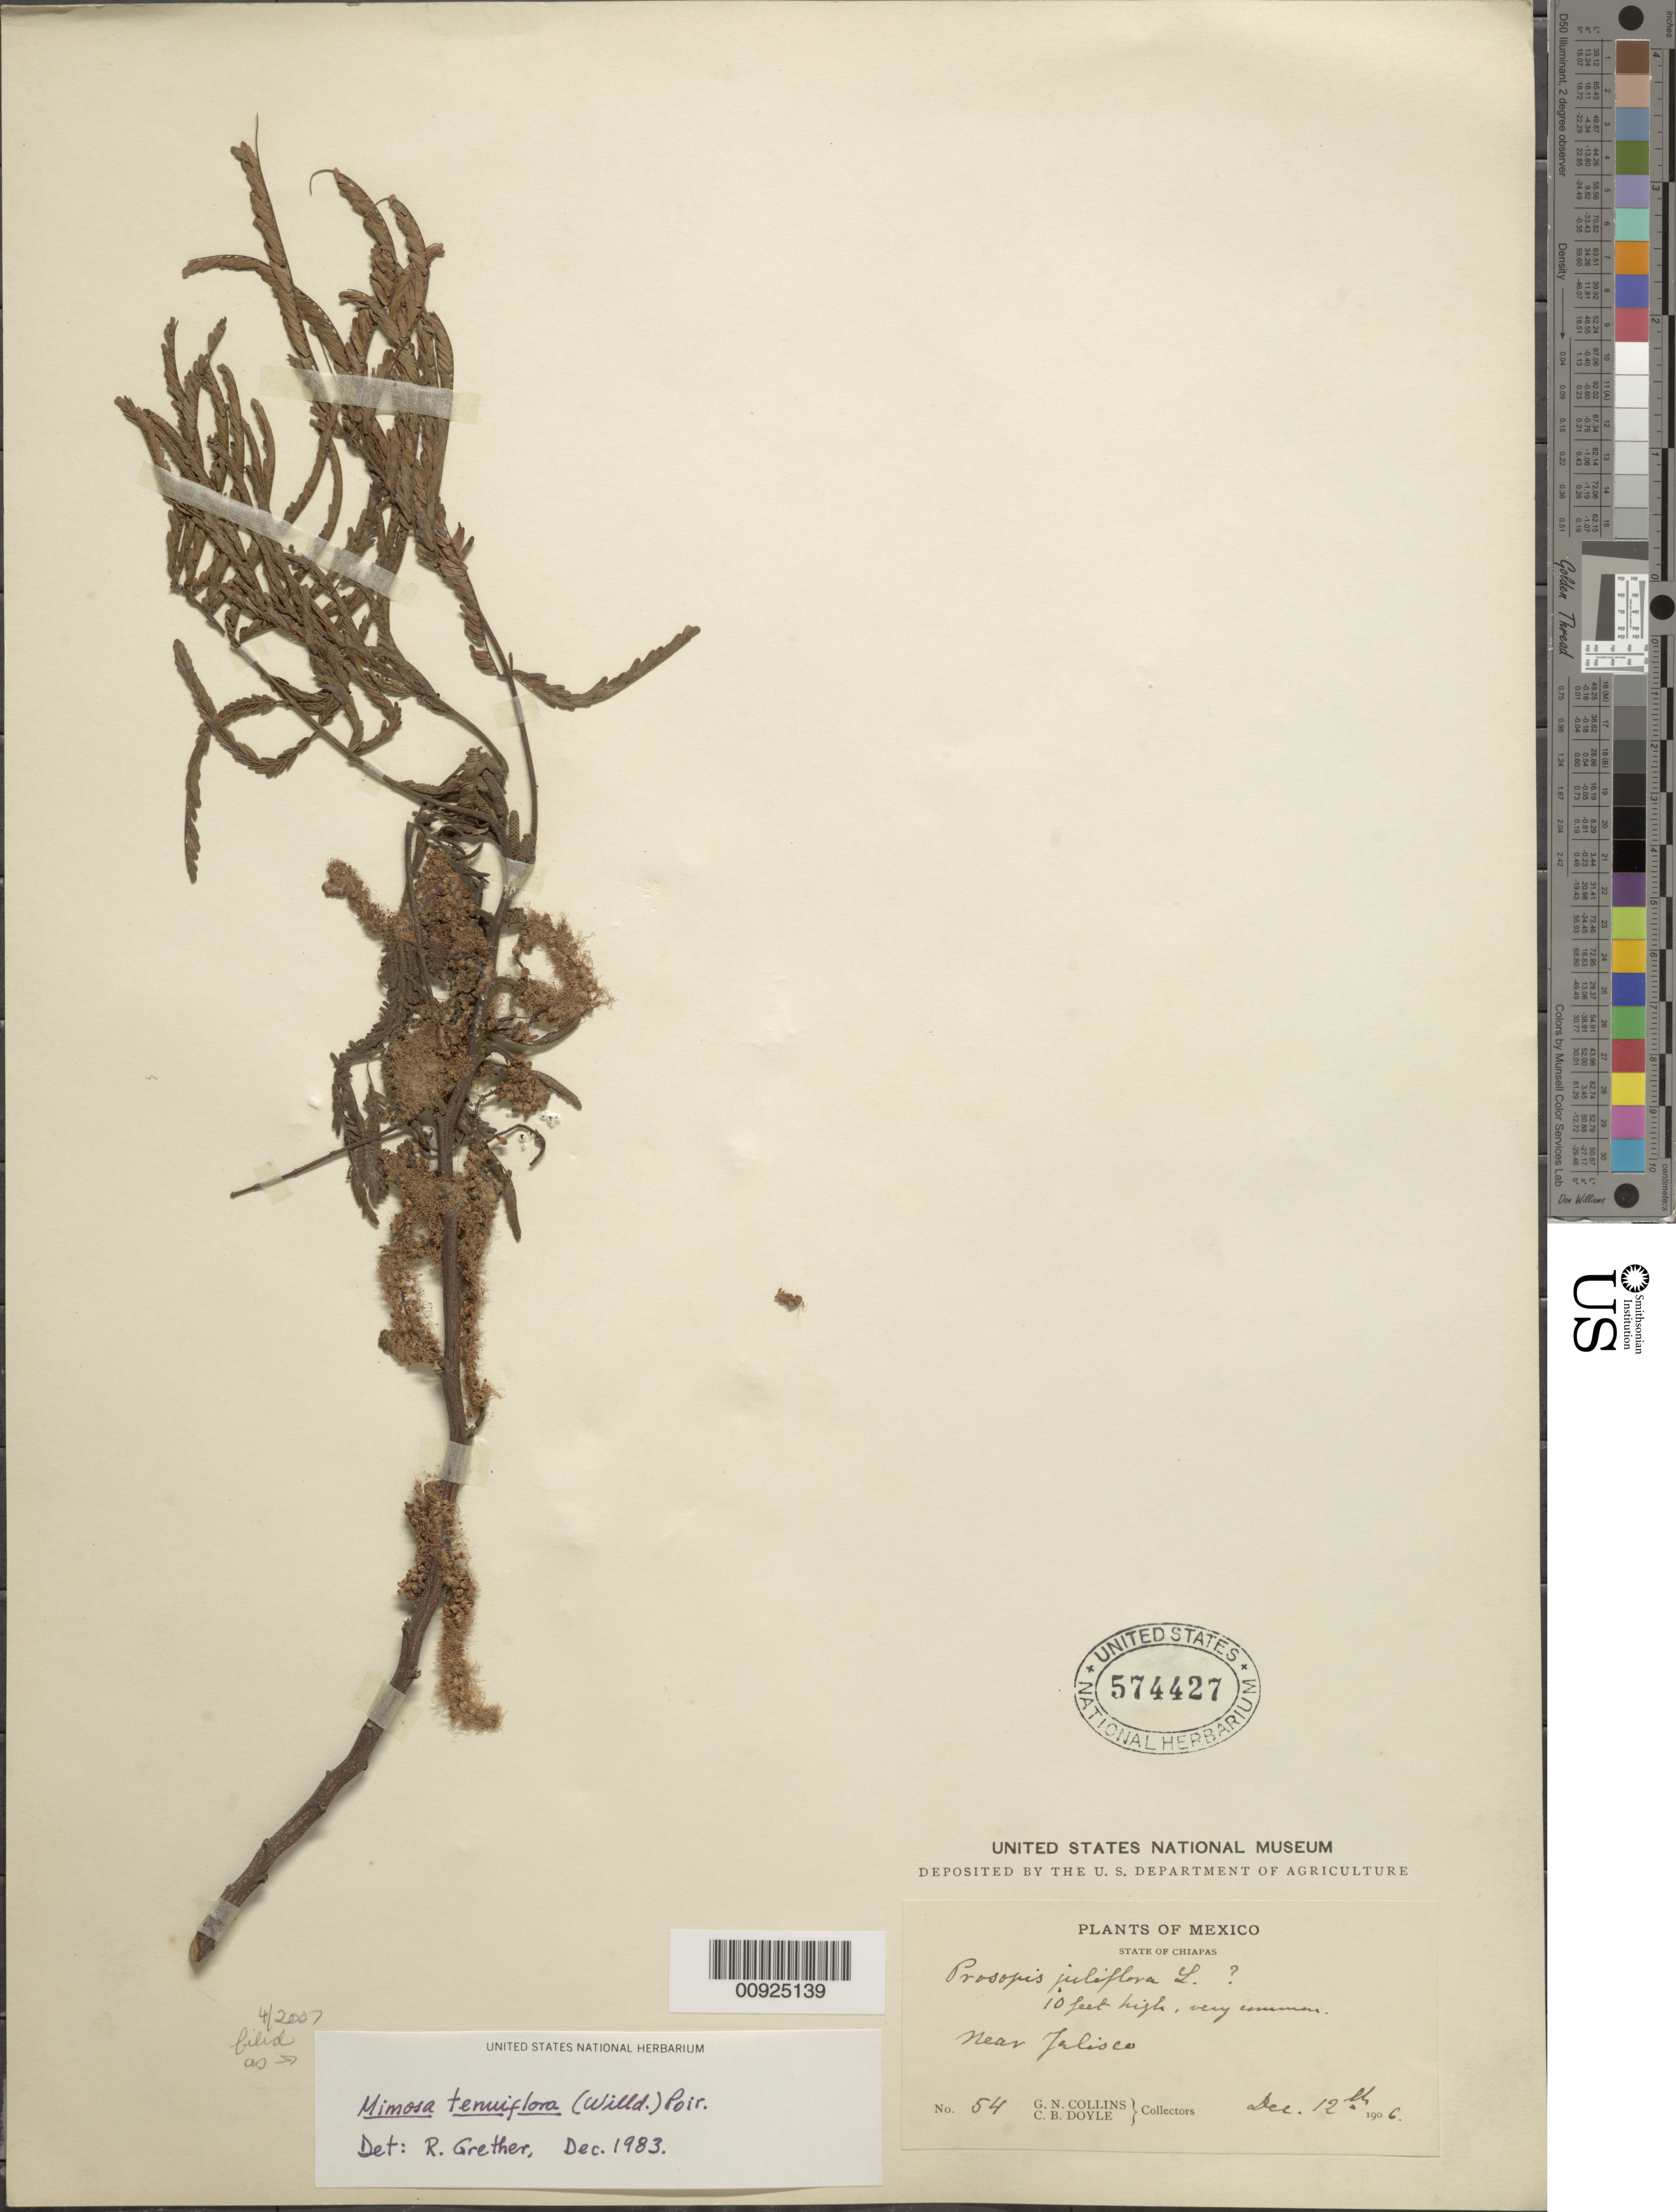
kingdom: Plantae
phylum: Tracheophyta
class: Magnoliopsida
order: Fabales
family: Fabaceae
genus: Mimosa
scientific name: Mimosa tenuiflora Benth., nom. illeg. hom.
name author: Benth.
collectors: G. N. Collins & C. Doyle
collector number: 54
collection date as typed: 12 Dec 1906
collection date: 1906-12-12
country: Mexico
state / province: Chiapas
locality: Near Jalisco.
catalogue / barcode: US 574427